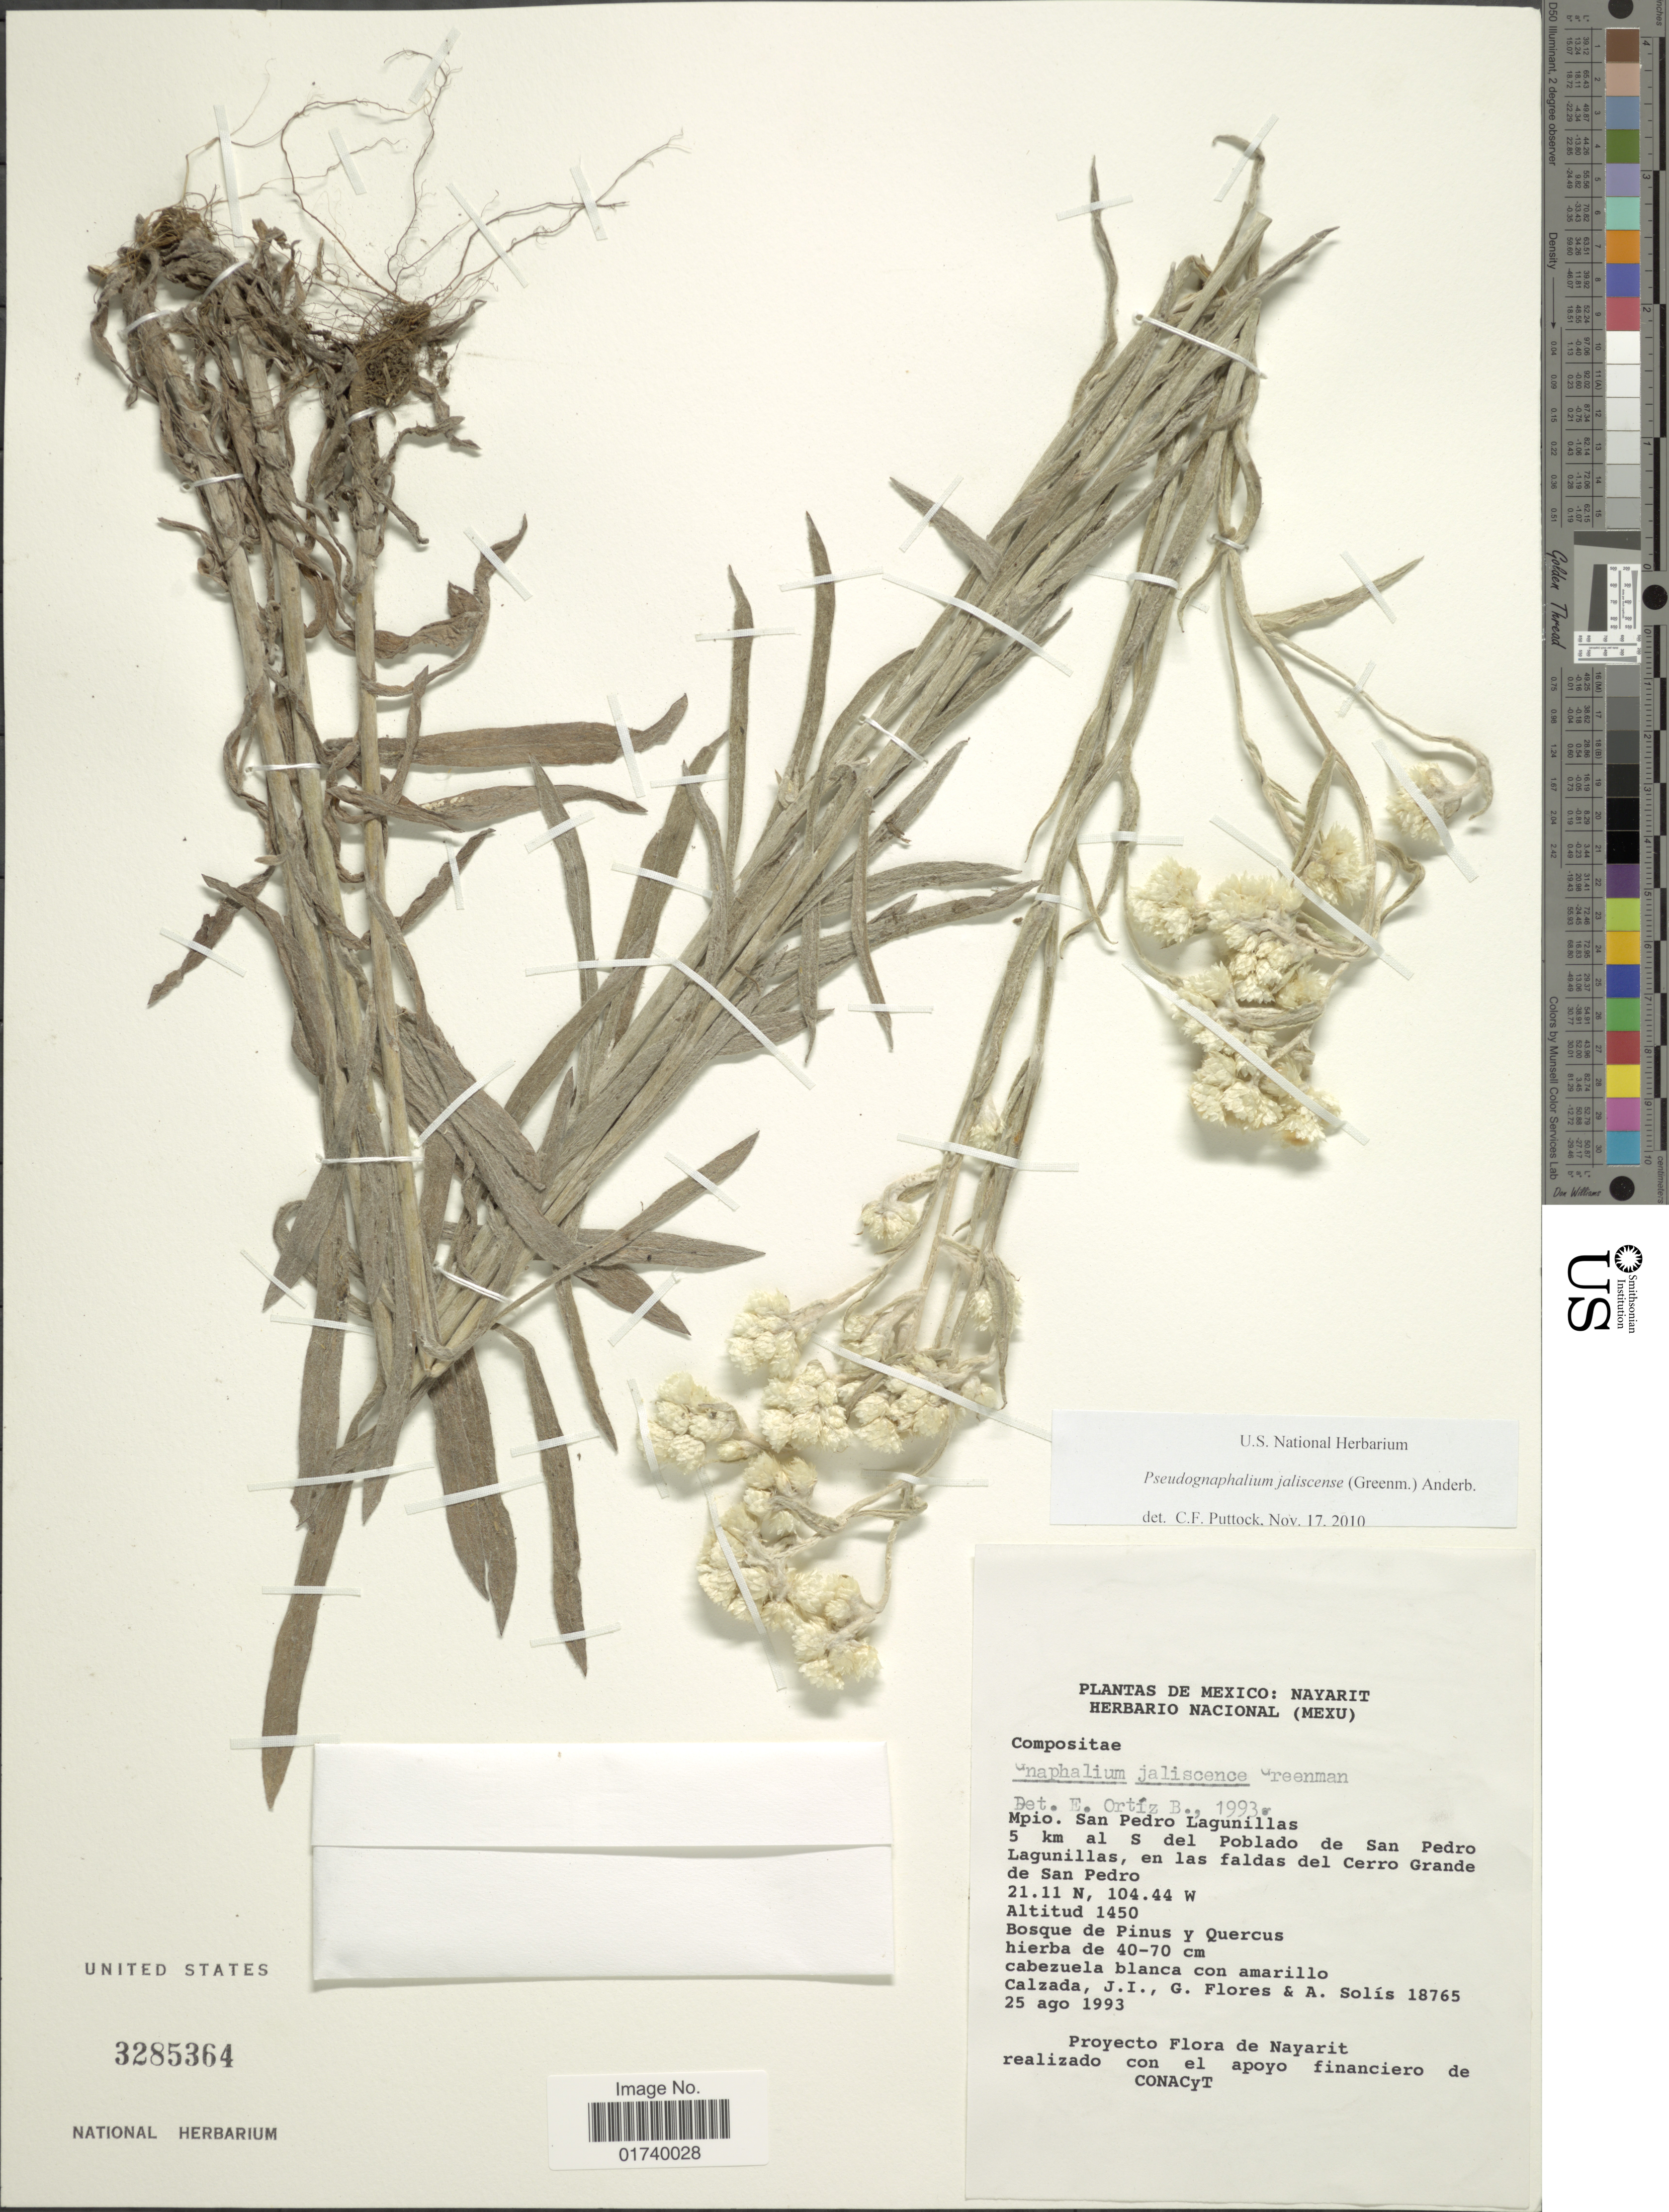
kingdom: Plantae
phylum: Tracheophyta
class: Magnoliopsida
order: Asterales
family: Asteraceae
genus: Pseudognaphalium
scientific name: Pseudognaphalium jaliscense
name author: (Greenm.) Anderb.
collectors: J. I. Calzada, G. Flores F. & A. Solis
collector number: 18765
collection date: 1993-08-25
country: Mexico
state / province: Nayarit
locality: Mpio. San Pedro Lagunillas 5 km al S del Poblado de San Pedro, Lagunillas, en las Falds del Cerro Grande de San Pedro.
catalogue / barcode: US 3285364